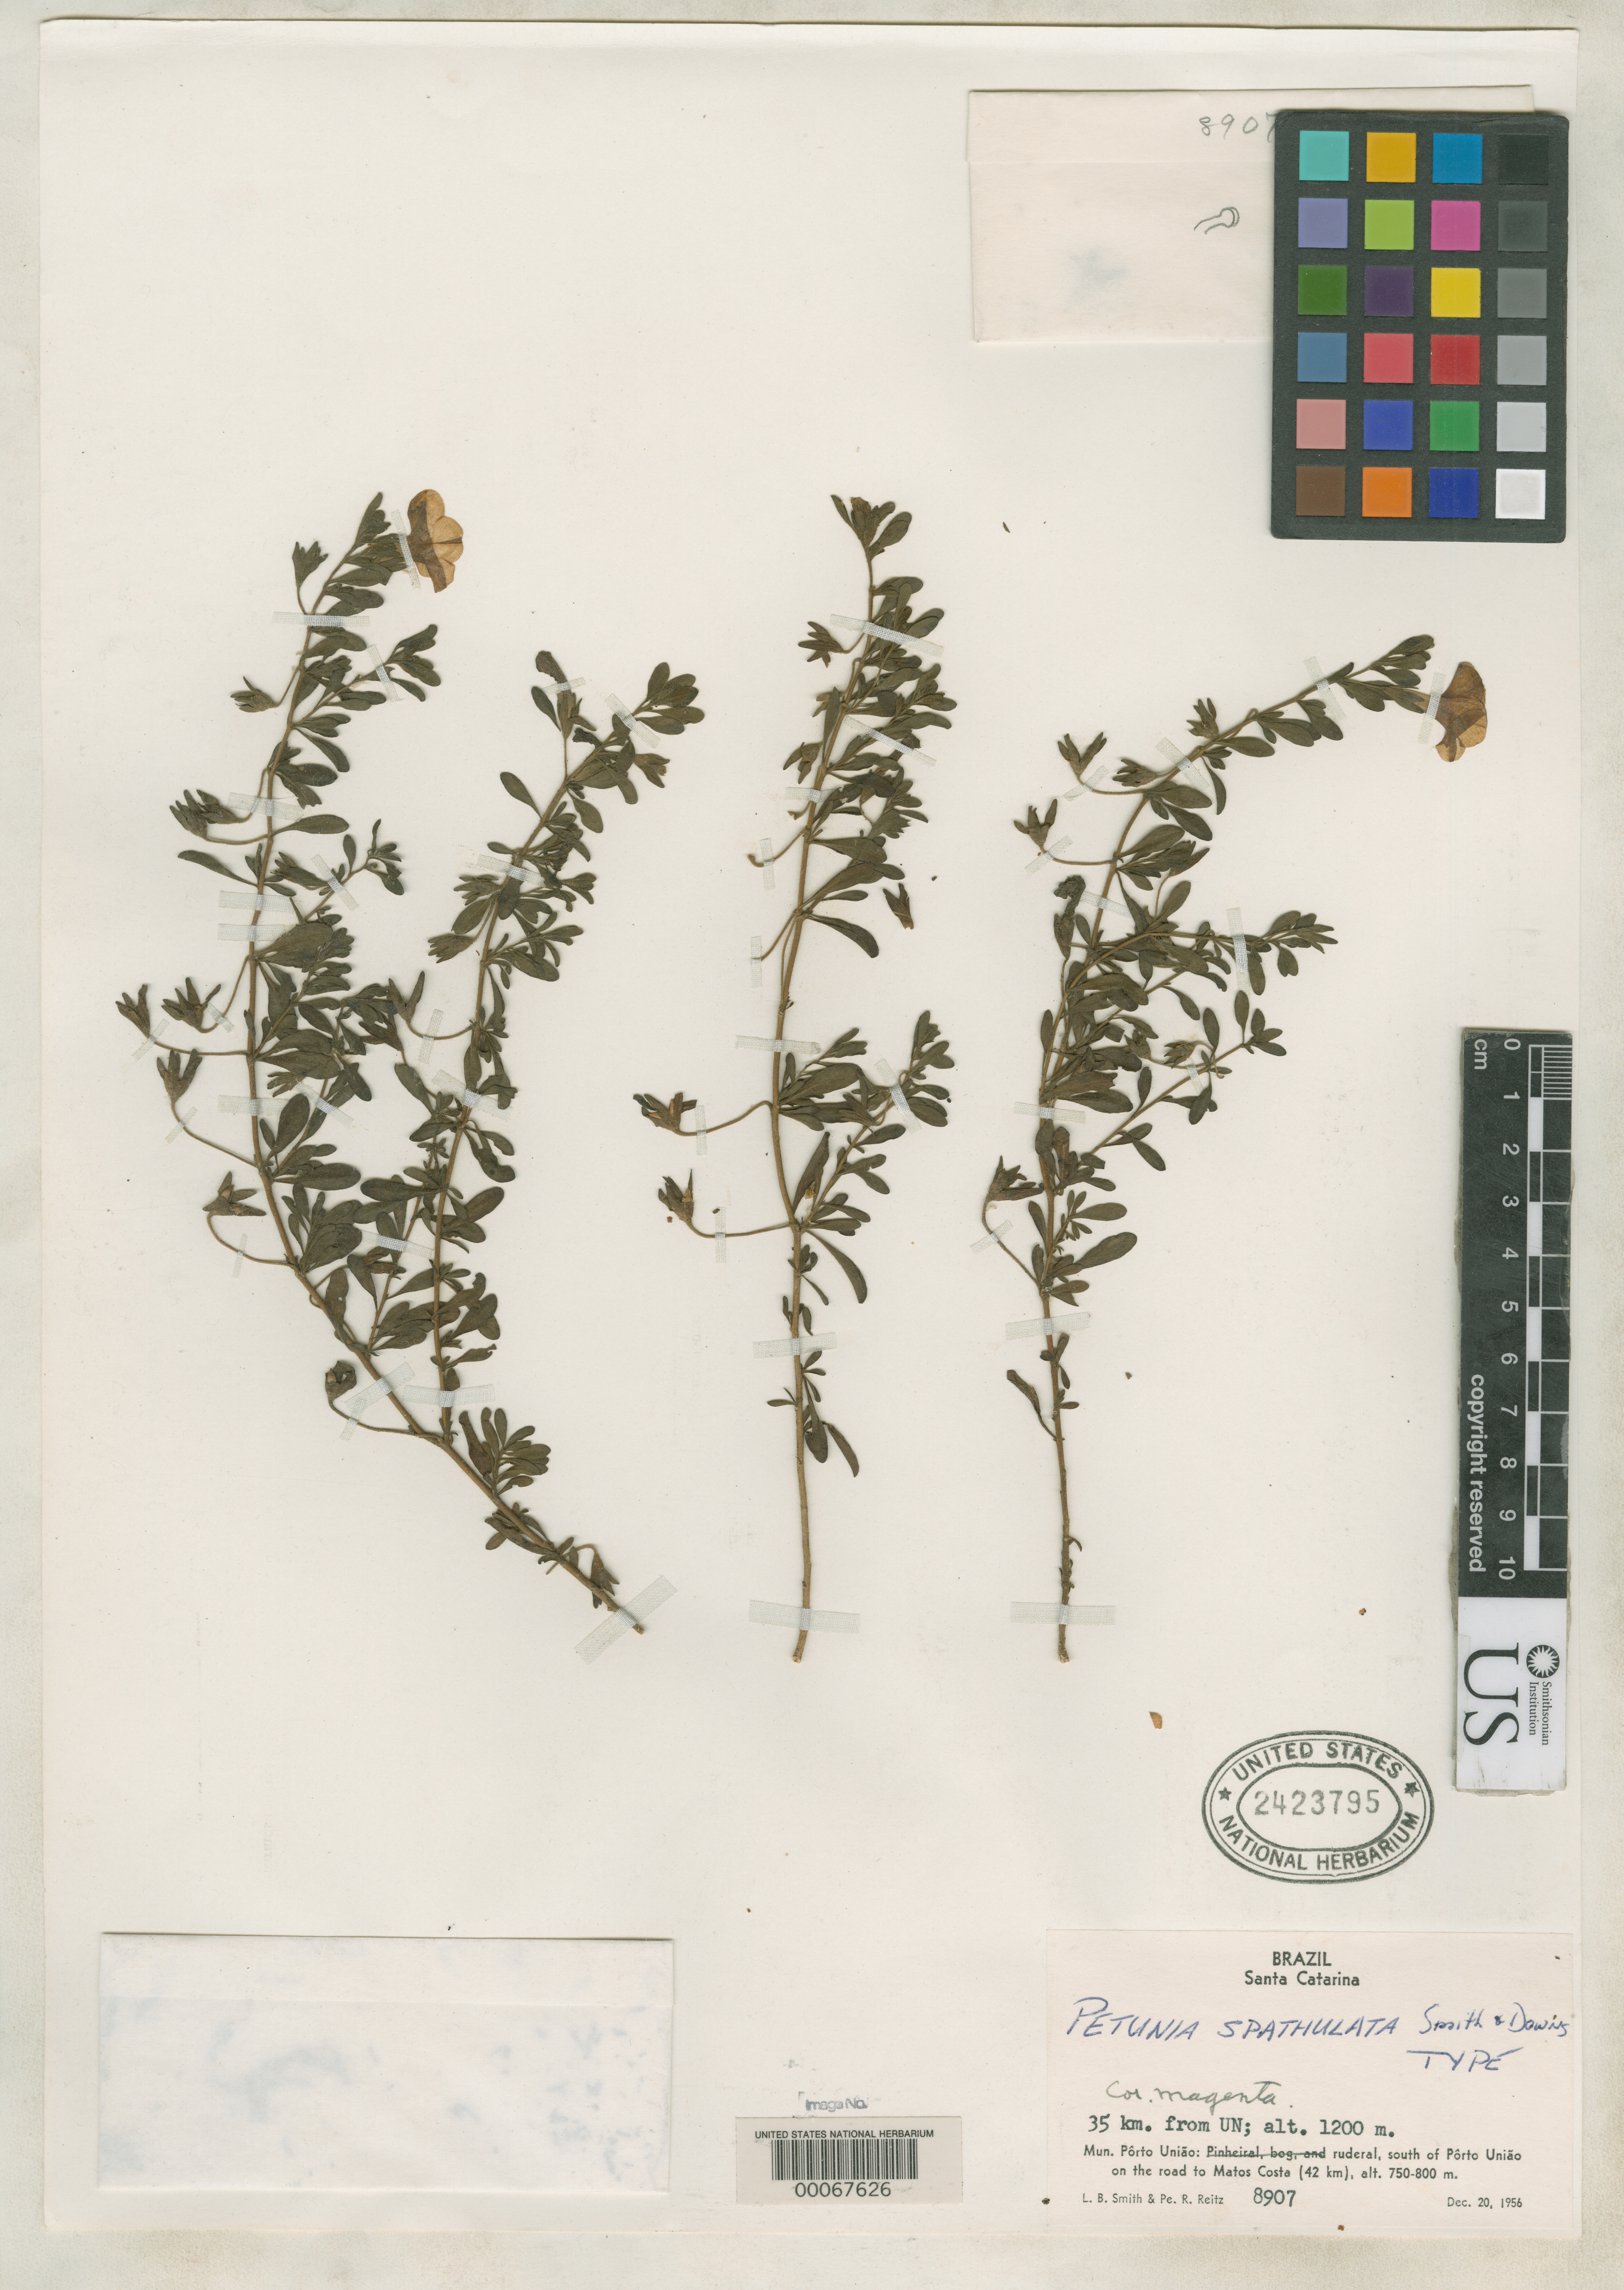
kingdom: Plantae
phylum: Tracheophyta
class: Magnoliopsida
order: Solanales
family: Solanaceae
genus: Petunia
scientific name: Petunia spathulata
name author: L.B. Sm. & Downs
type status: Holotype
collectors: L. Smith & R. Reitz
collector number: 8907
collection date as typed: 20 Dec 1956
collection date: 1956-12-20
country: Brazil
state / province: Santa Catarina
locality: South of Porto Uniao on road to Matos Costa.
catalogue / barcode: US 2423795